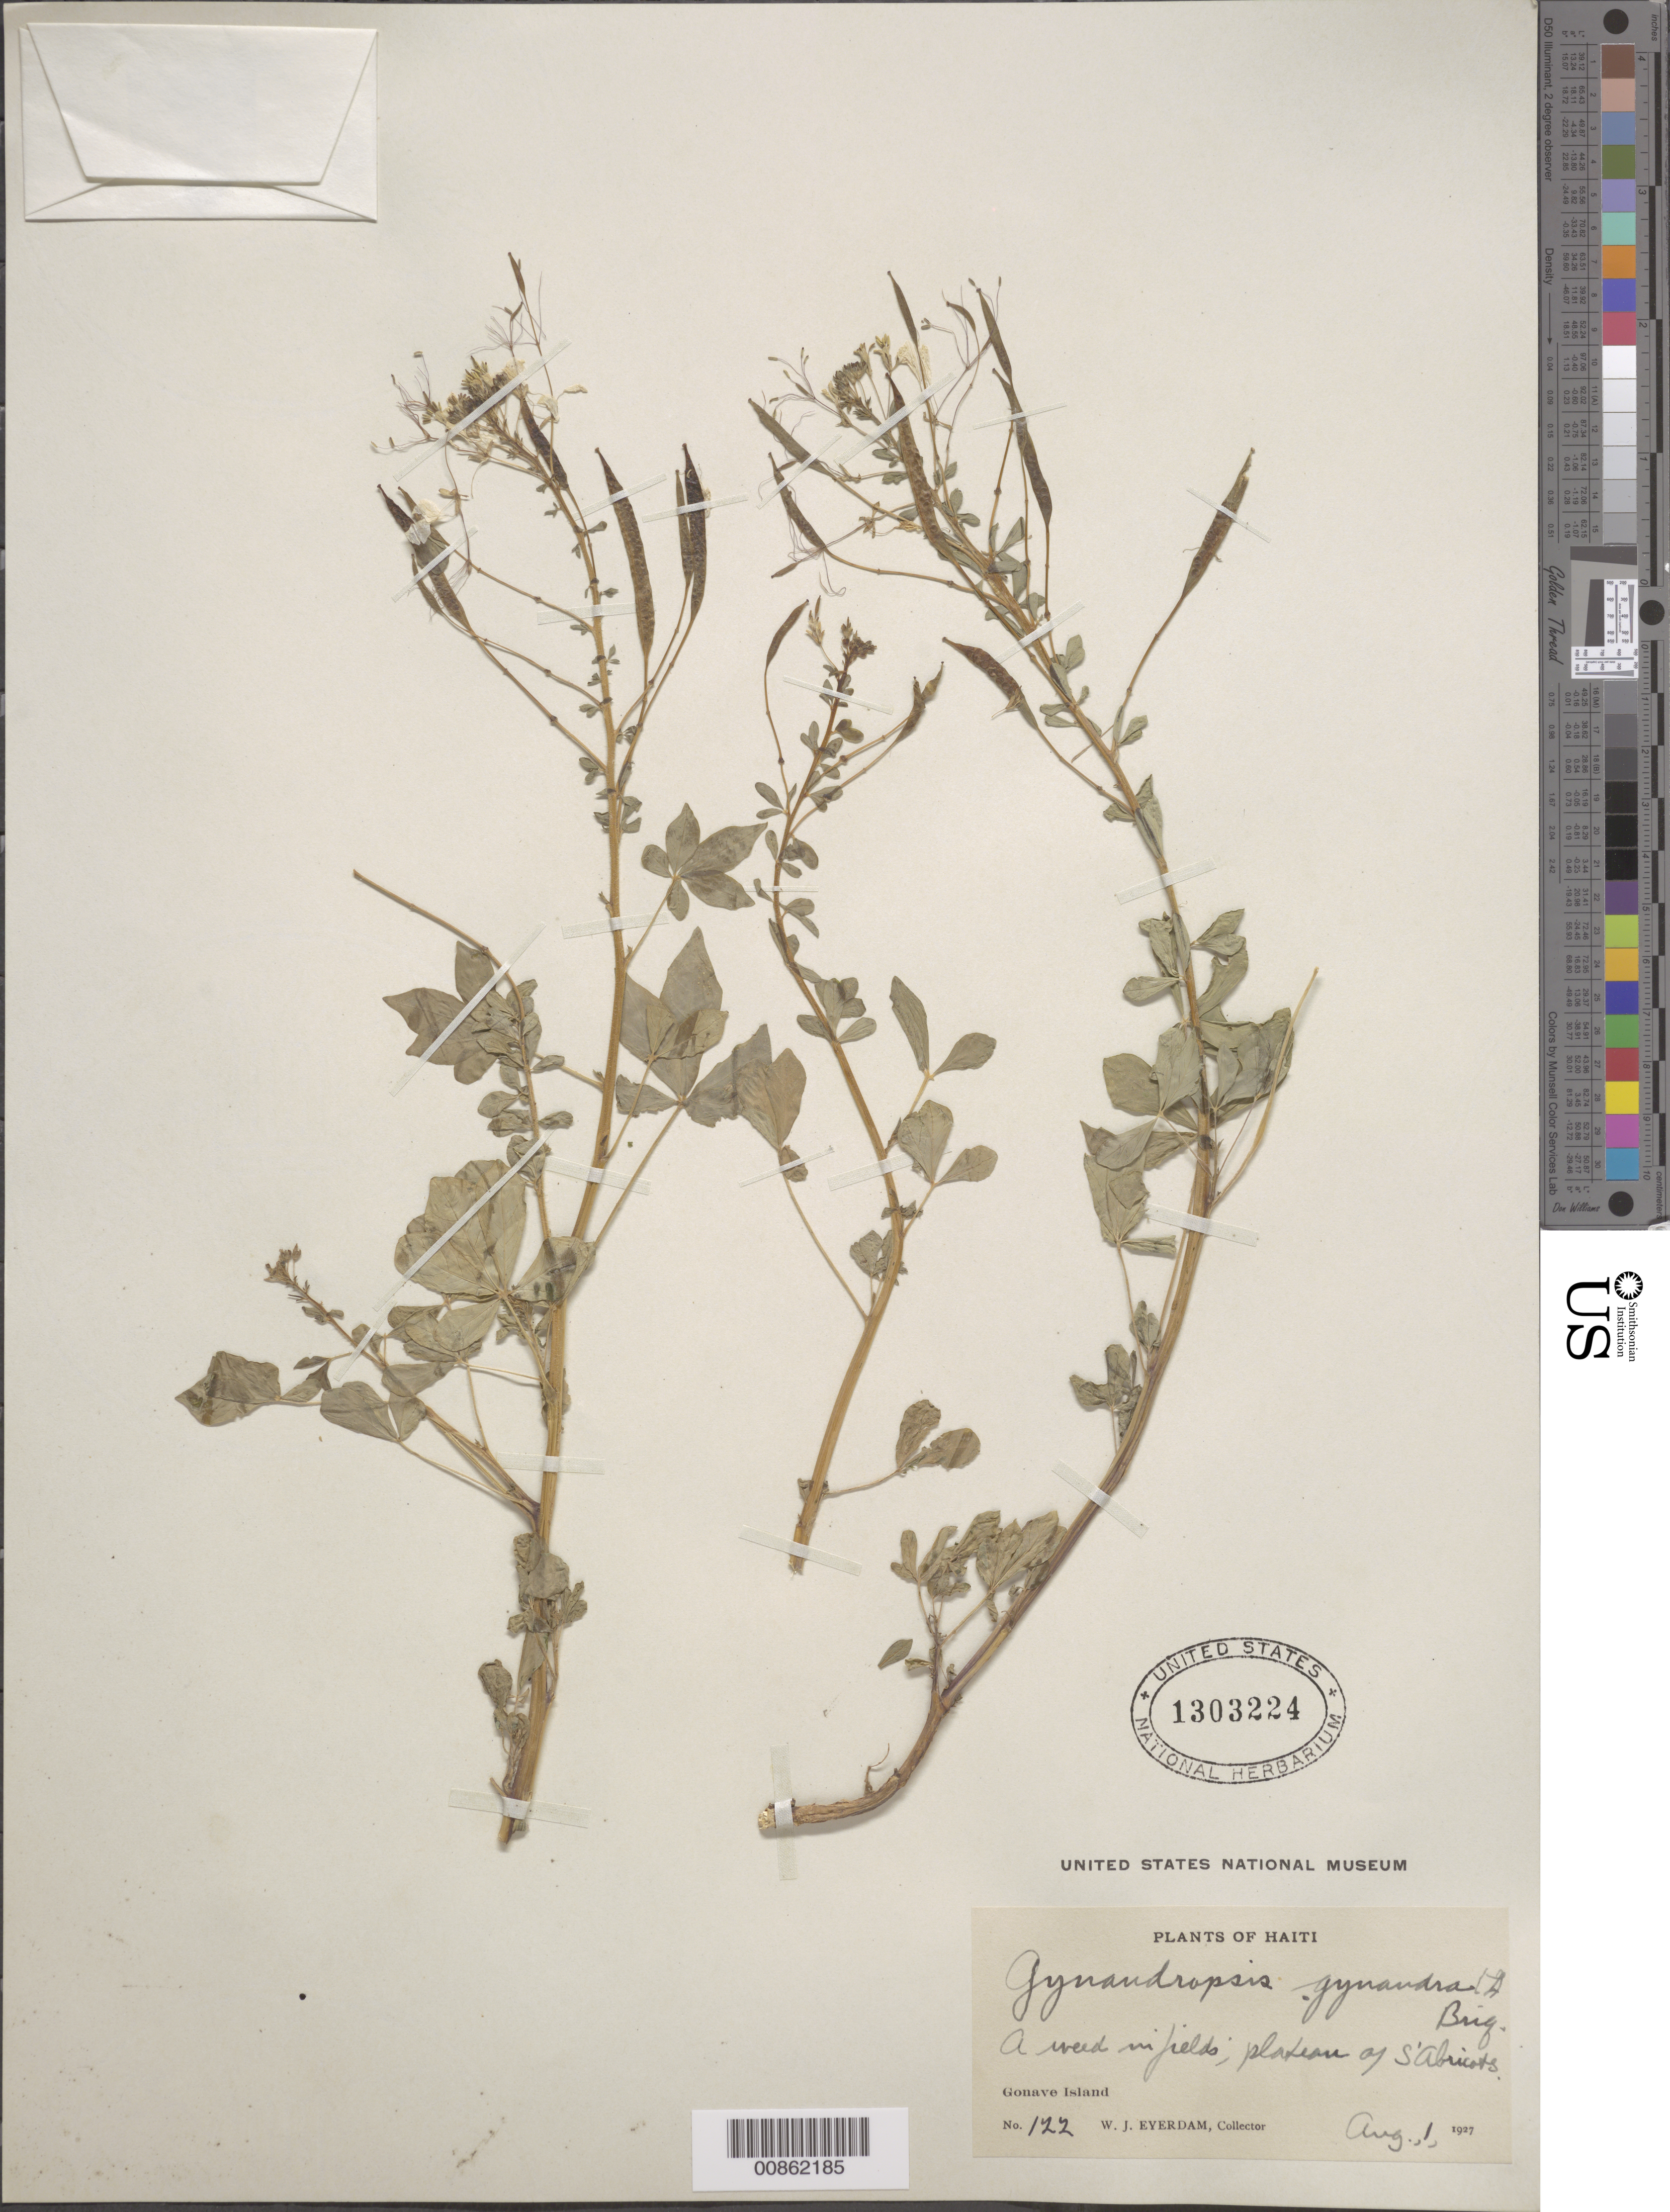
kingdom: Plantae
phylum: Tracheophyta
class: Magnoliopsida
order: Brassicales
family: Cleomaceae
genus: Gynandropsis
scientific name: Gynandropsis gynandra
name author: (L.) Briq.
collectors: W. J. Eyerdam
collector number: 122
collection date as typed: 01 Aug 1927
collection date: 1927-08-01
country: Haiti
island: Île de la Gonâve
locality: Gonave Island. Plateau of S'Abricots.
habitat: In fields.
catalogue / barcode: US 1303224